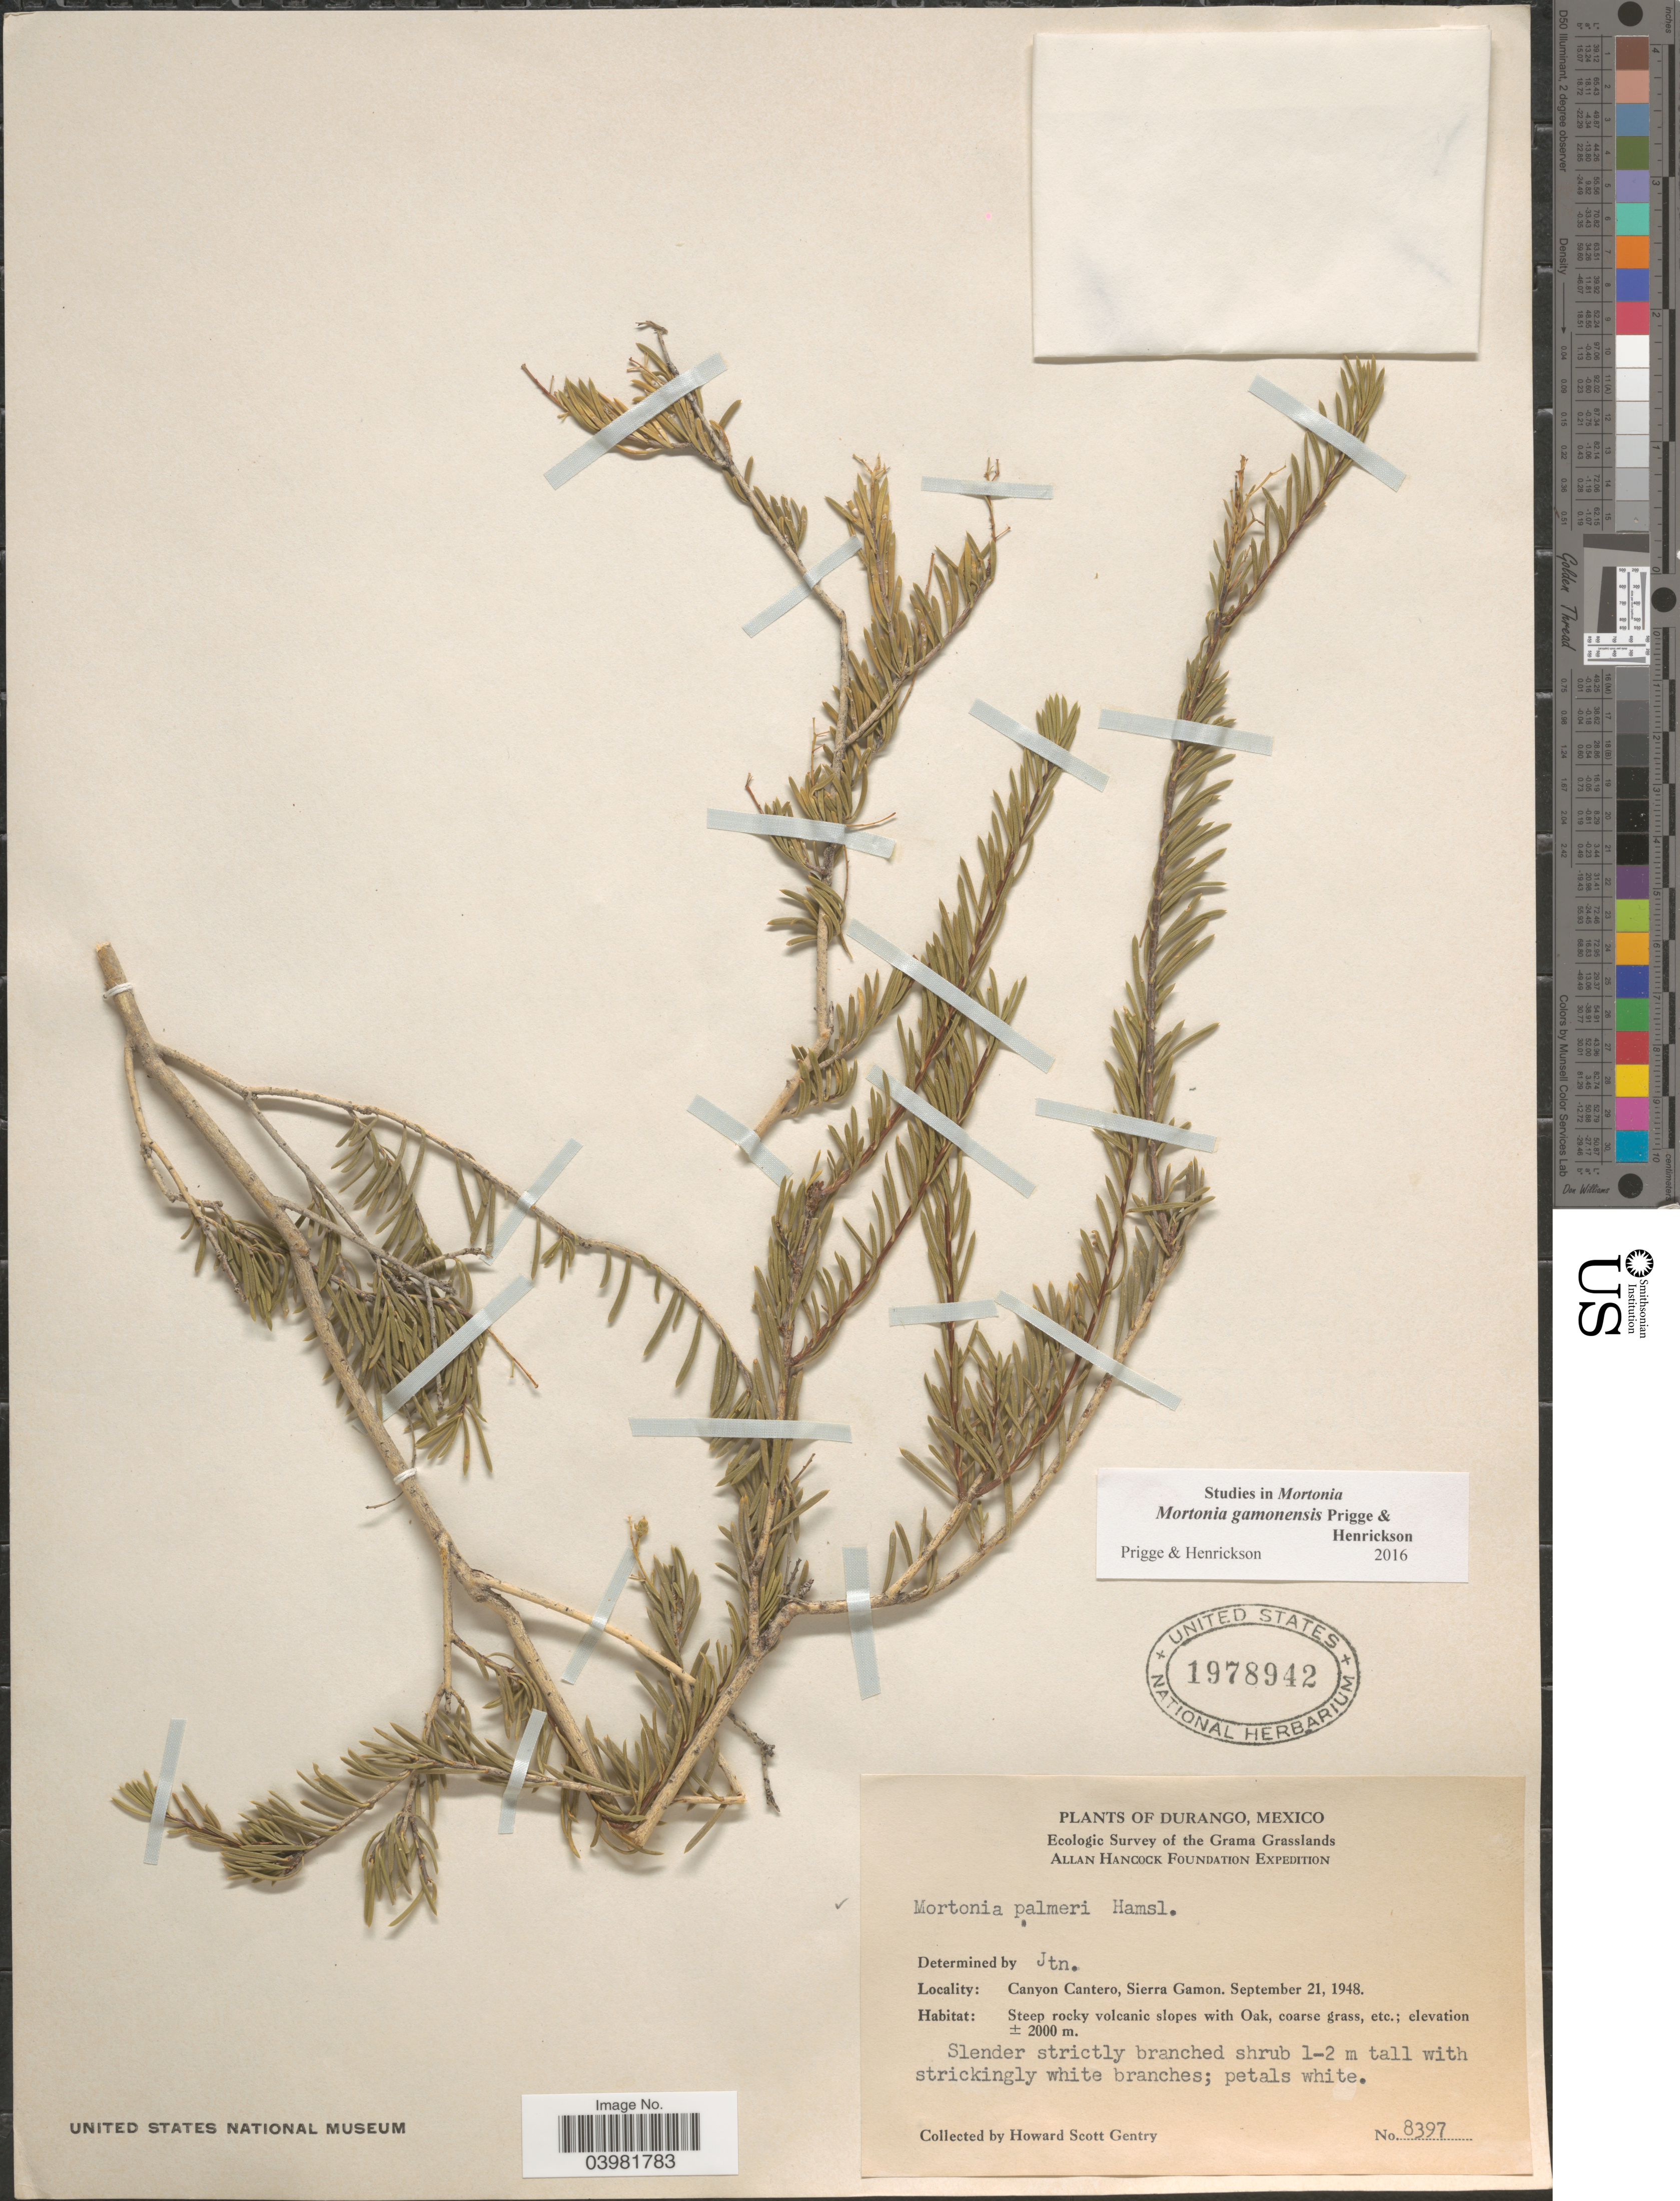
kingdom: Plantae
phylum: Tracheophyta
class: Magnoliopsida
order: Celastrales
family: Celastraceae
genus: Mortonia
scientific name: Mortonia palmeri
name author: Hemsl.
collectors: H. S. Gentry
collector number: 8397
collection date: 1948-09-21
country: Mexico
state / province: Durango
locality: Canyon Cantero, Sierra Gamon.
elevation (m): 2000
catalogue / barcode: US 1978942